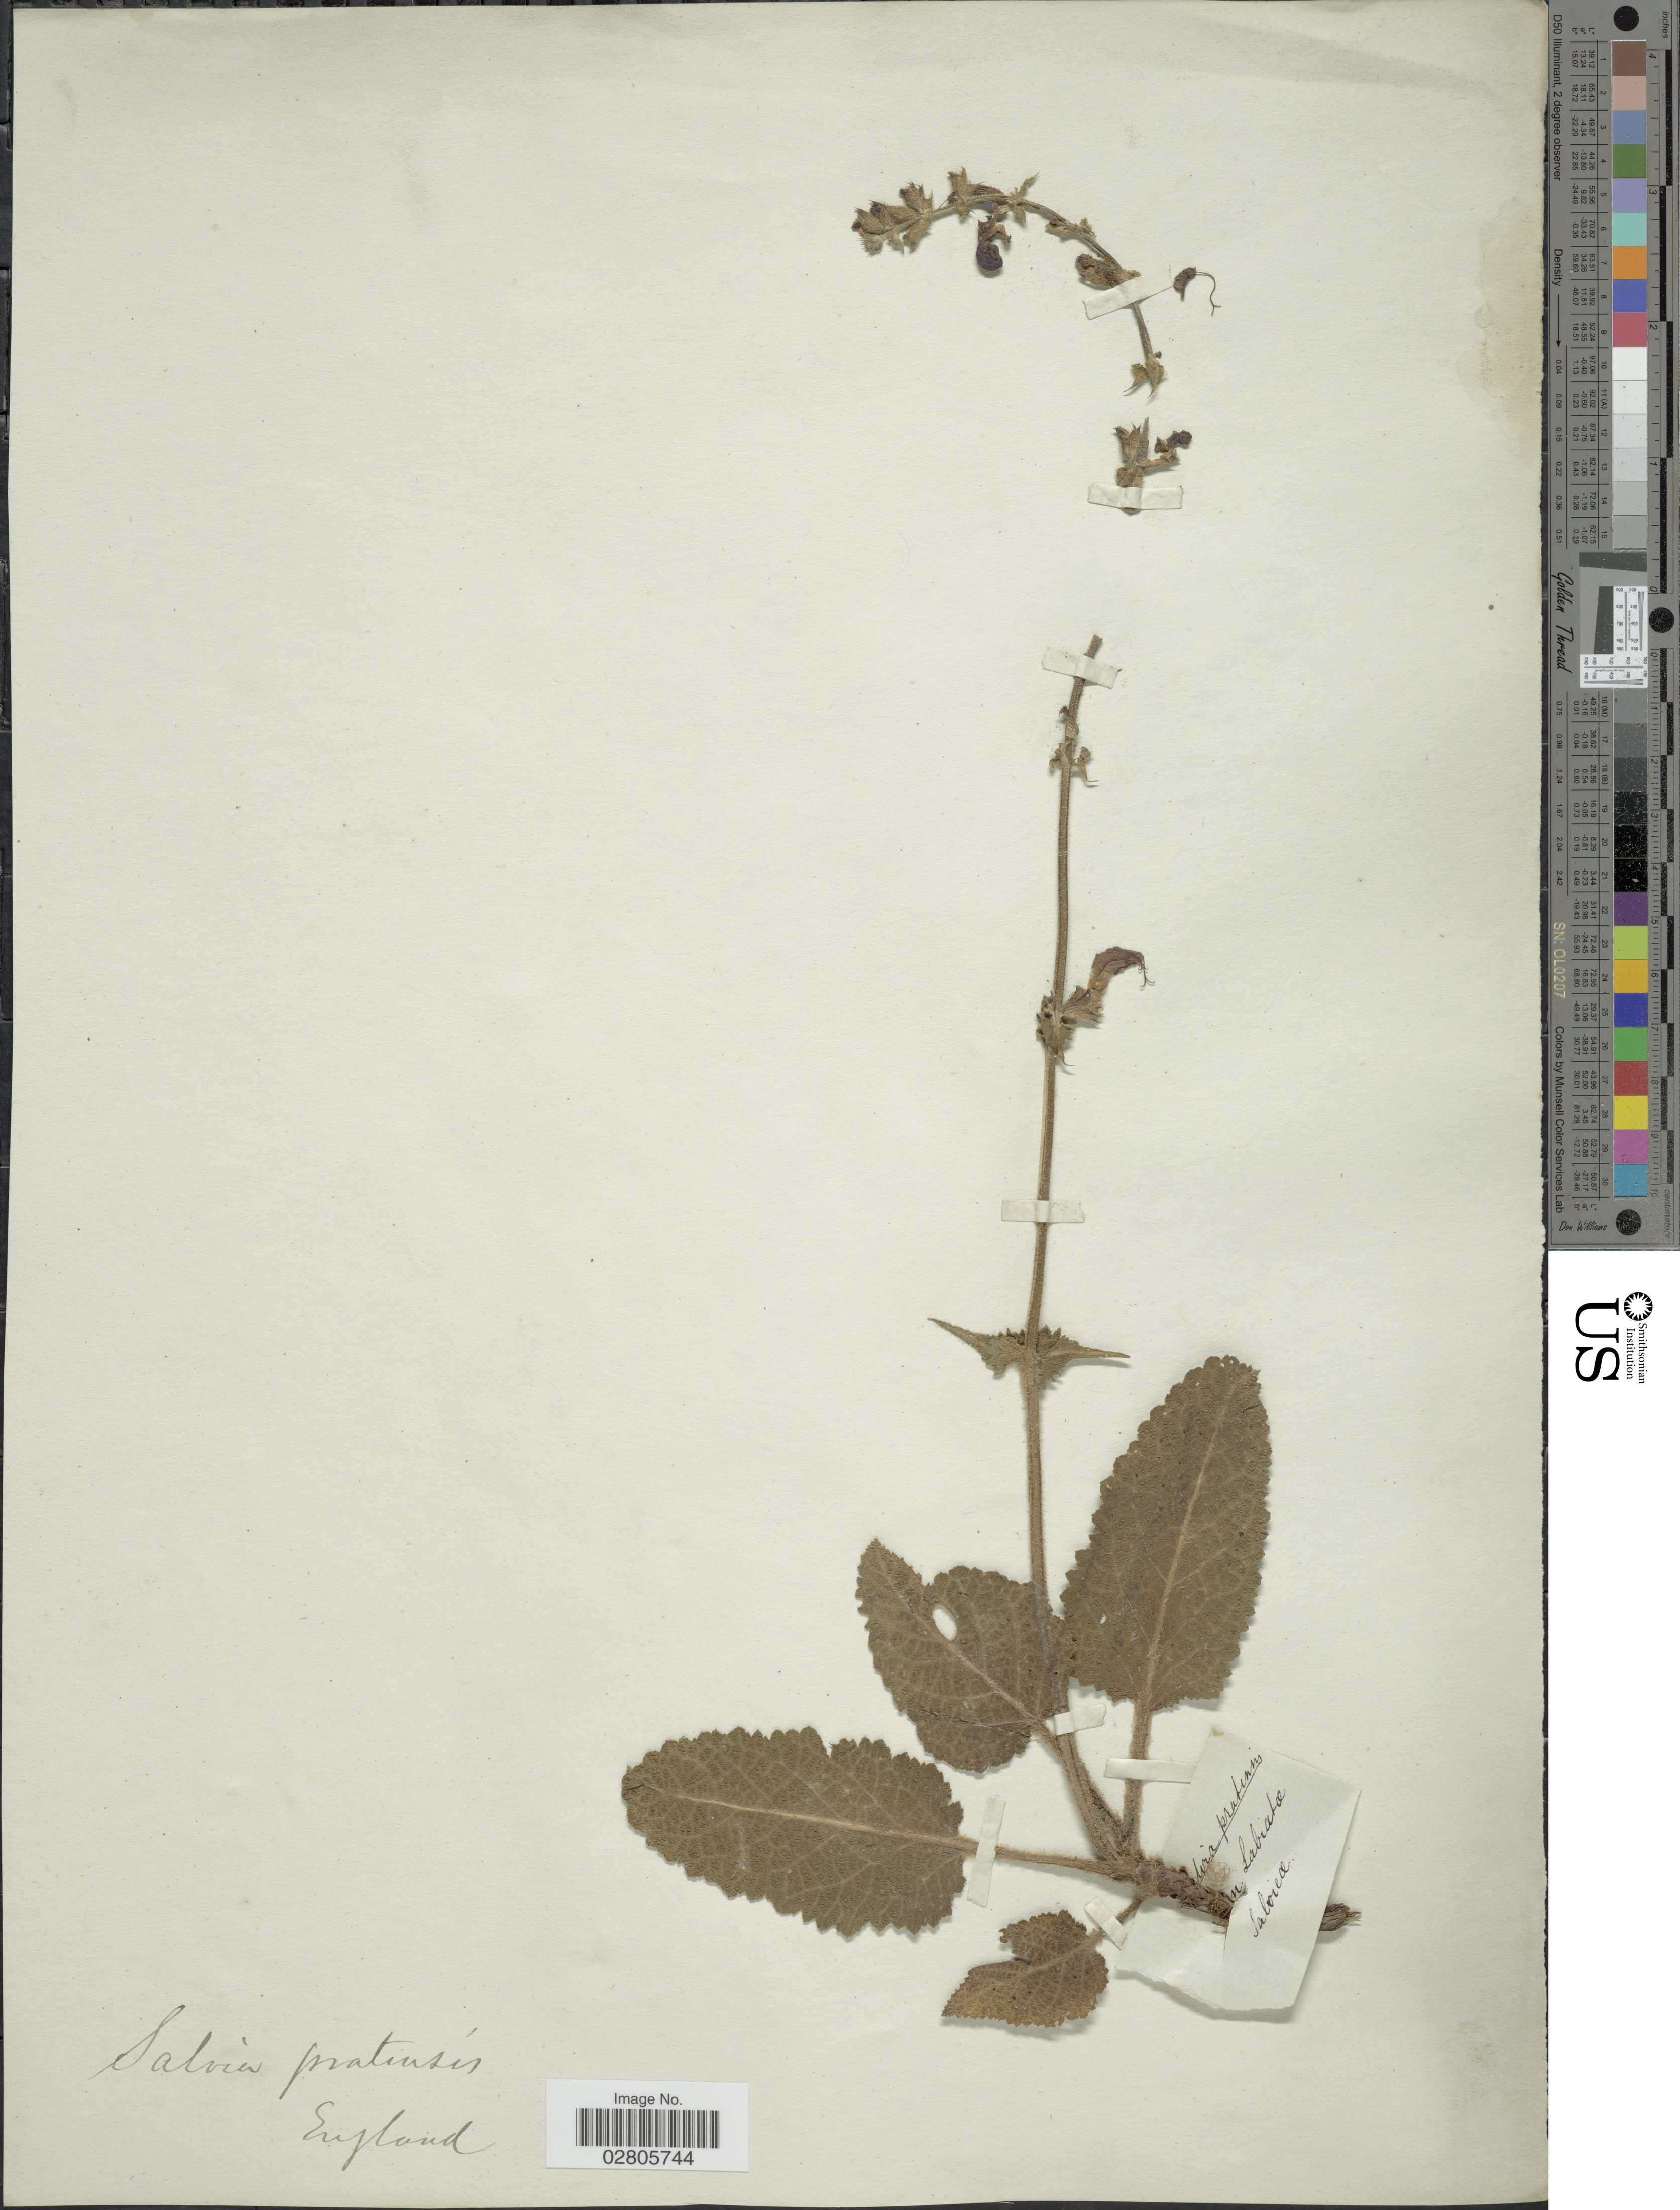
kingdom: Plantae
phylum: Tracheophyta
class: Magnoliopsida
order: Lamiales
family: Lamiaceae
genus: Salvia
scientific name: Salvia pratensis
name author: L.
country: United Kingdom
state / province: England